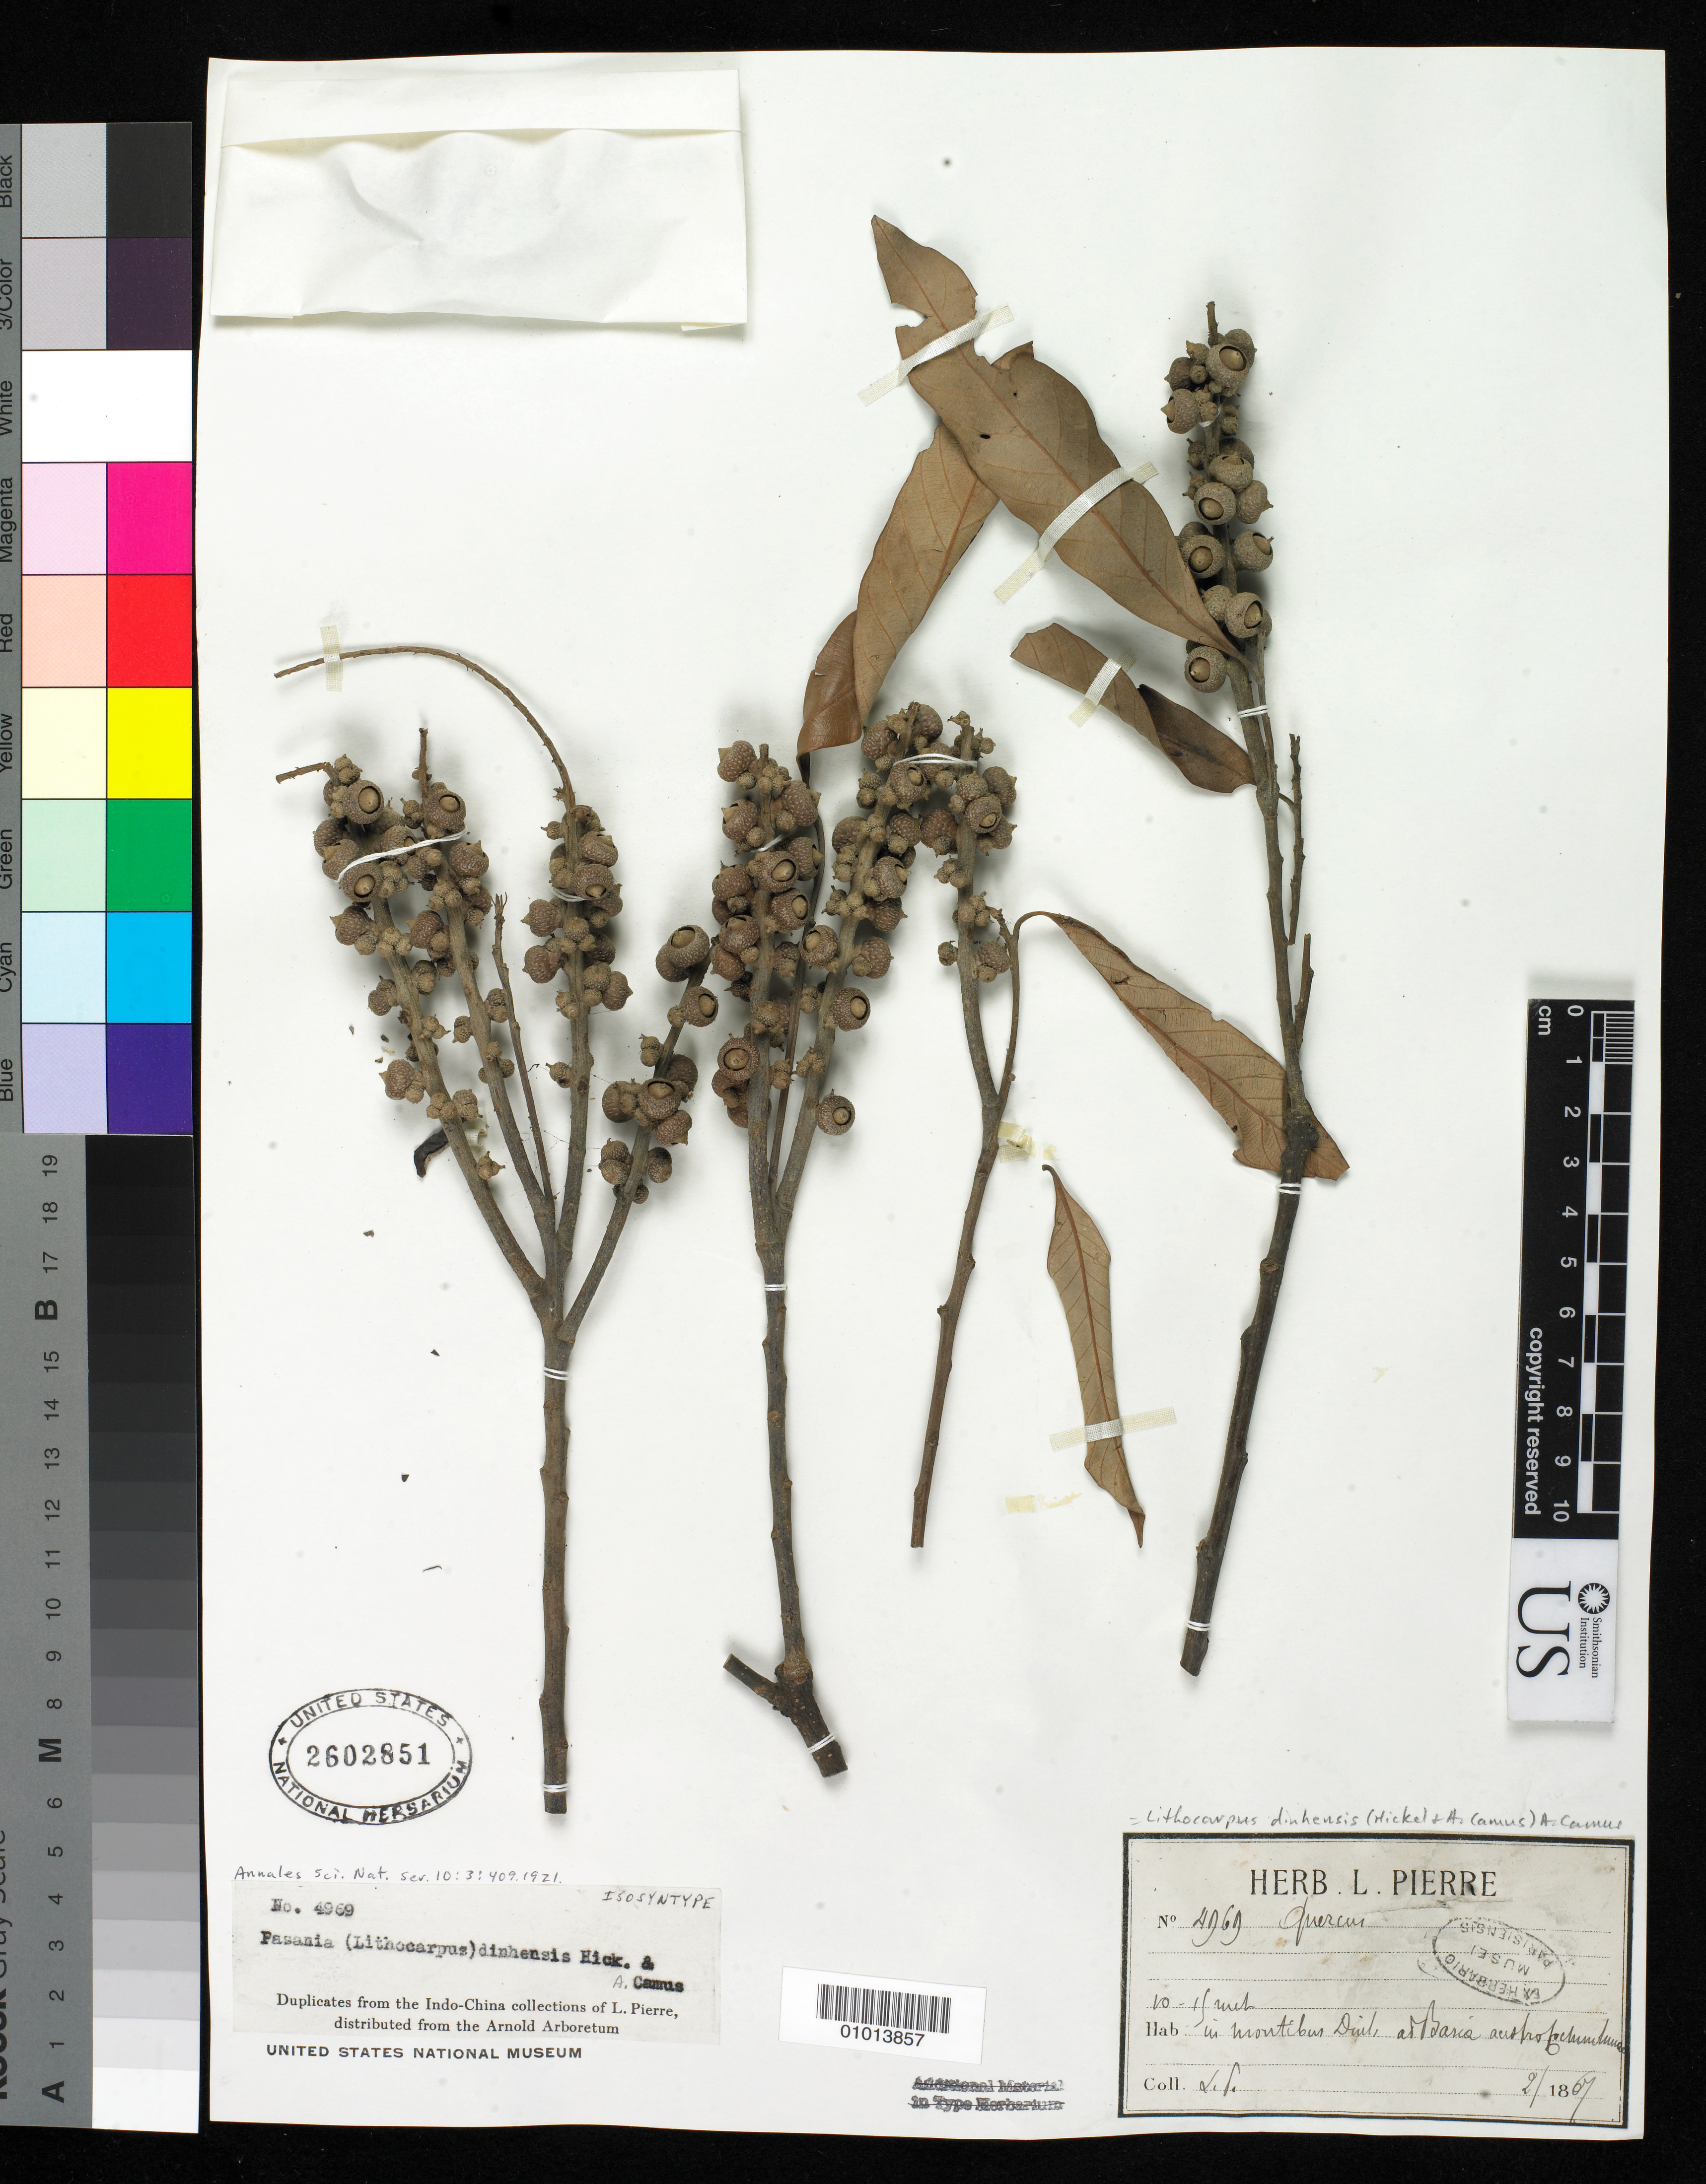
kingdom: Plantae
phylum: Tracheophyta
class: Magnoliopsida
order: Fagales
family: Fagaceae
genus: Pasania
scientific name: Pasania dinhensis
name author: Hickel & A. Camus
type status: Isosyntype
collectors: J. Pierre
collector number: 4969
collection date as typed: Feb 1867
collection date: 1867-02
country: Vietnam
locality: In montibus Dinh ad Baria austro Cochinchine.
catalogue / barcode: US 2602851